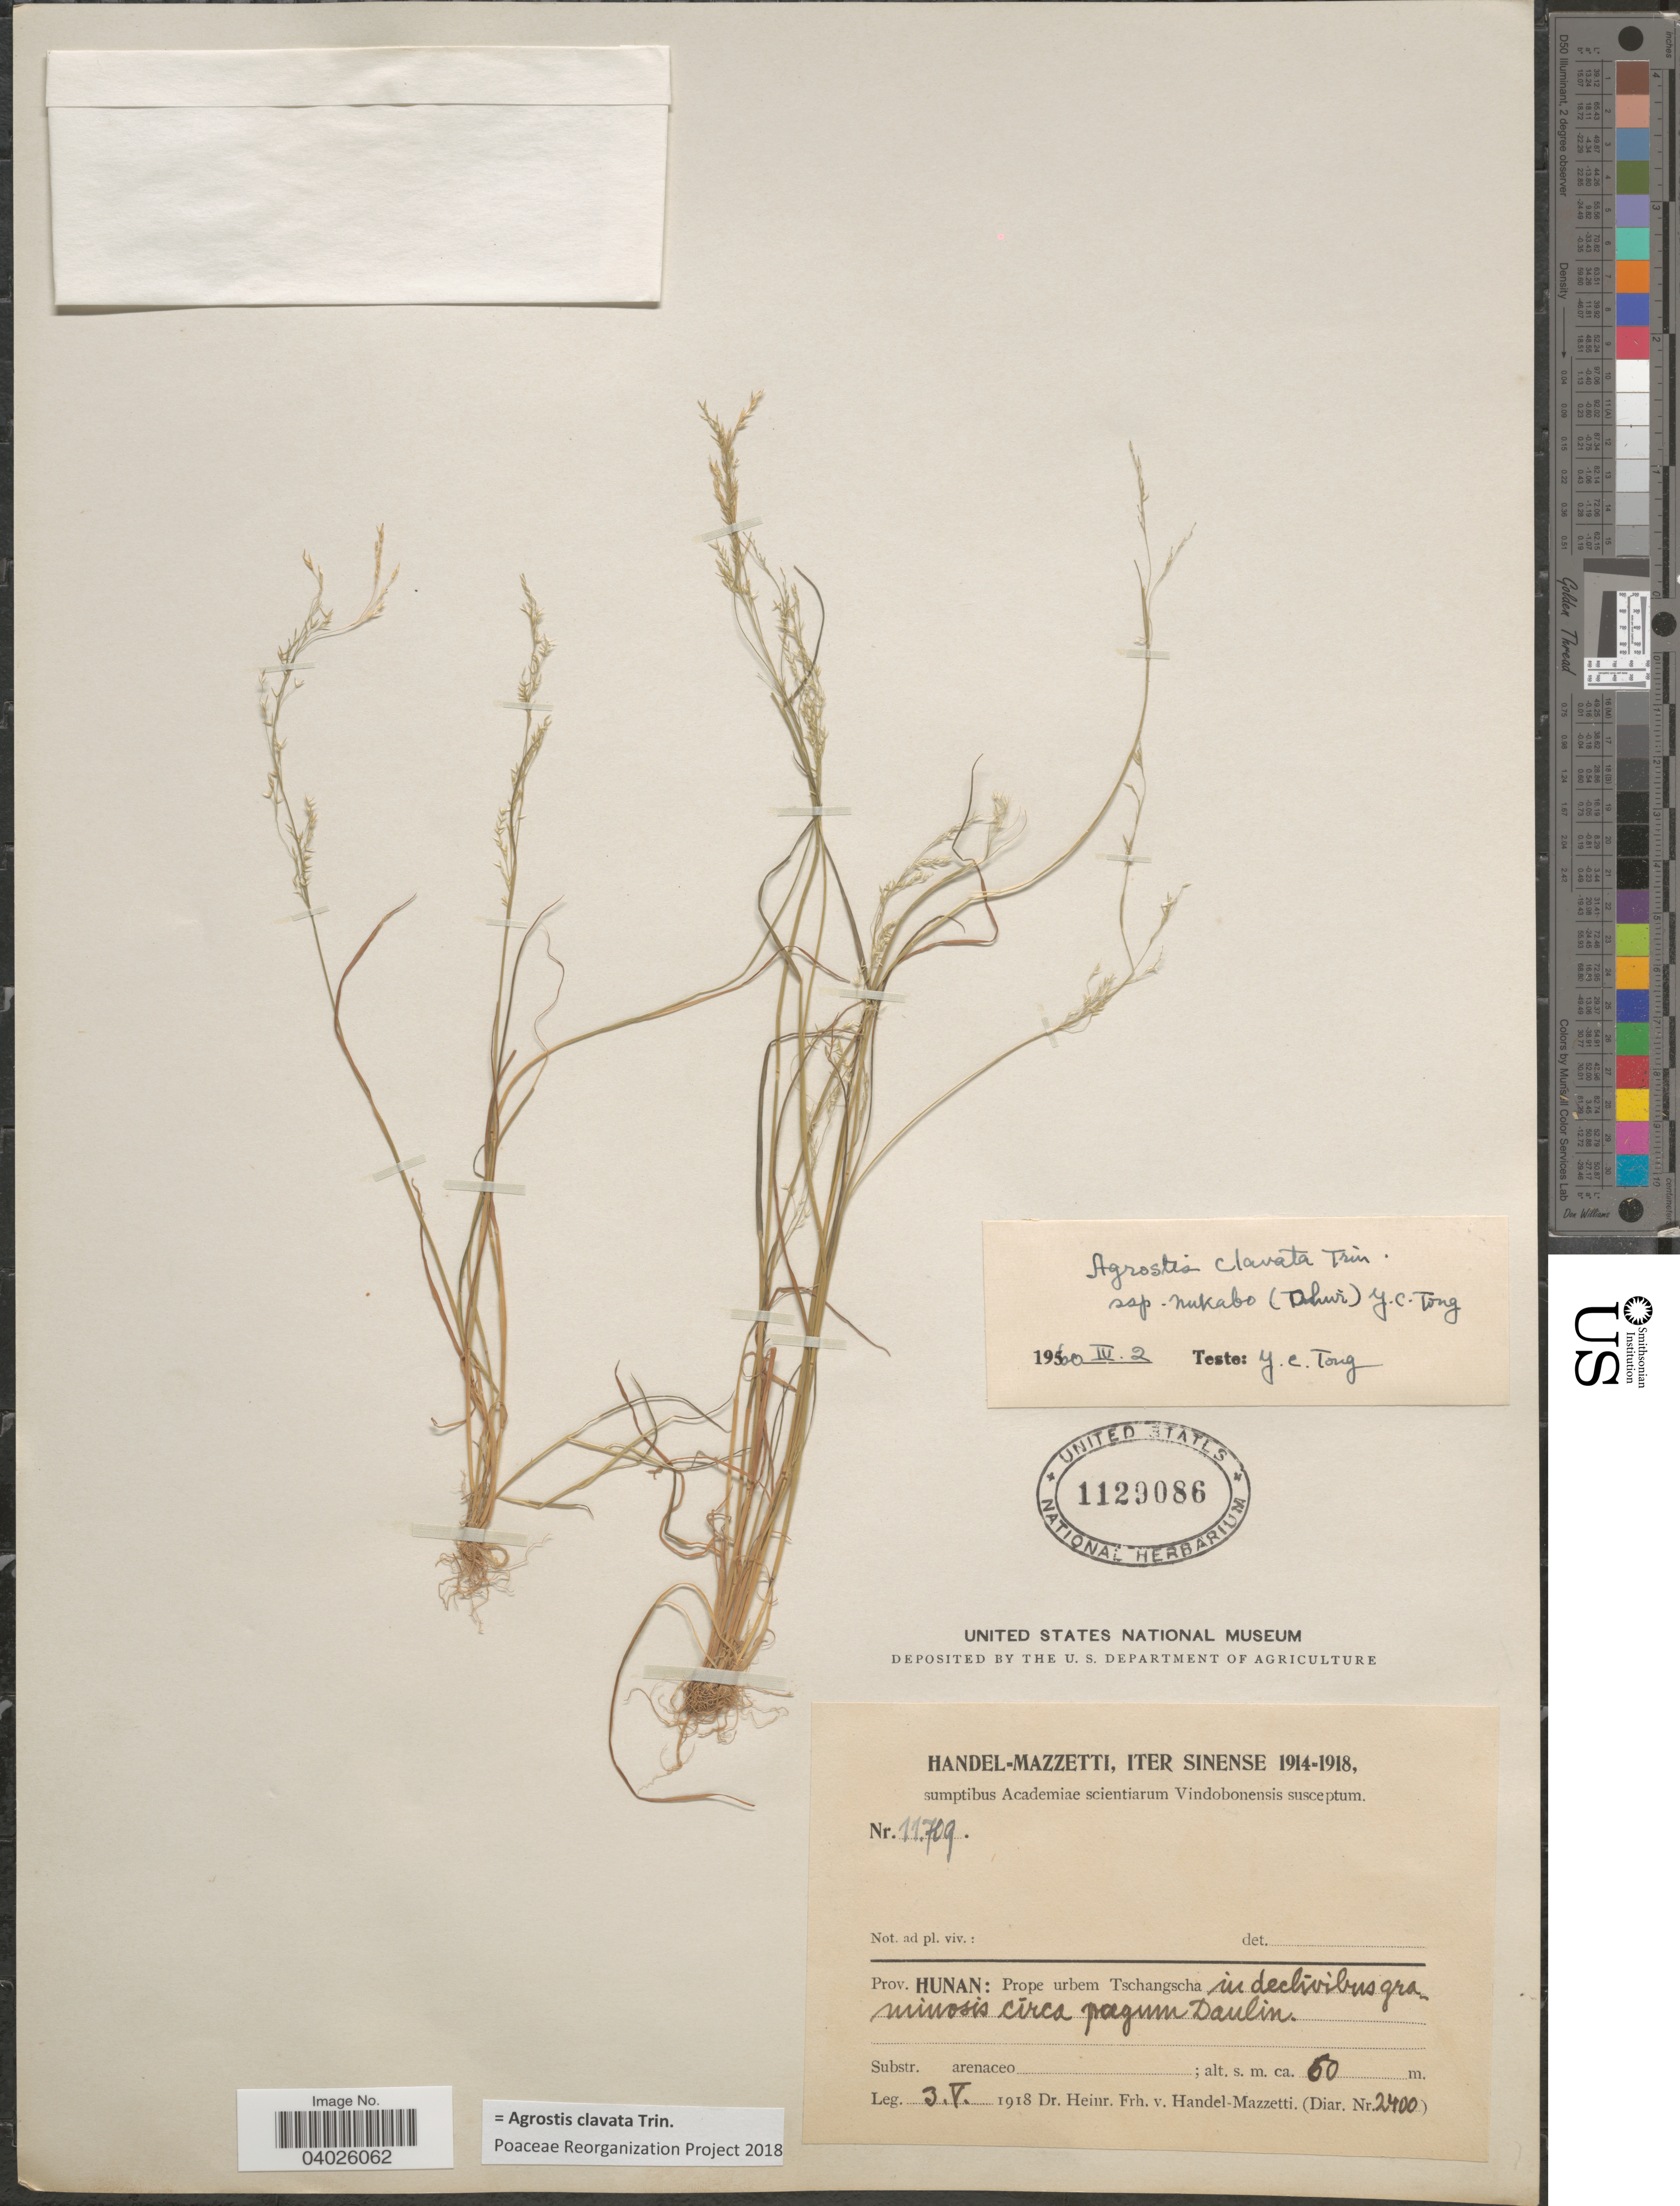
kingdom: Plantae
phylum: Tracheophyta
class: Liliopsida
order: Poales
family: Poaceae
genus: Agrostis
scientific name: Agrostis clavata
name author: Trin.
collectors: H. Handel-Mazzetti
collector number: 11709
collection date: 1918-05-03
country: China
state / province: Hunan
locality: Prope urbem Tschangscha in declivibus graminosis circa pagum Daulin.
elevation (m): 50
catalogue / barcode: US 1129086